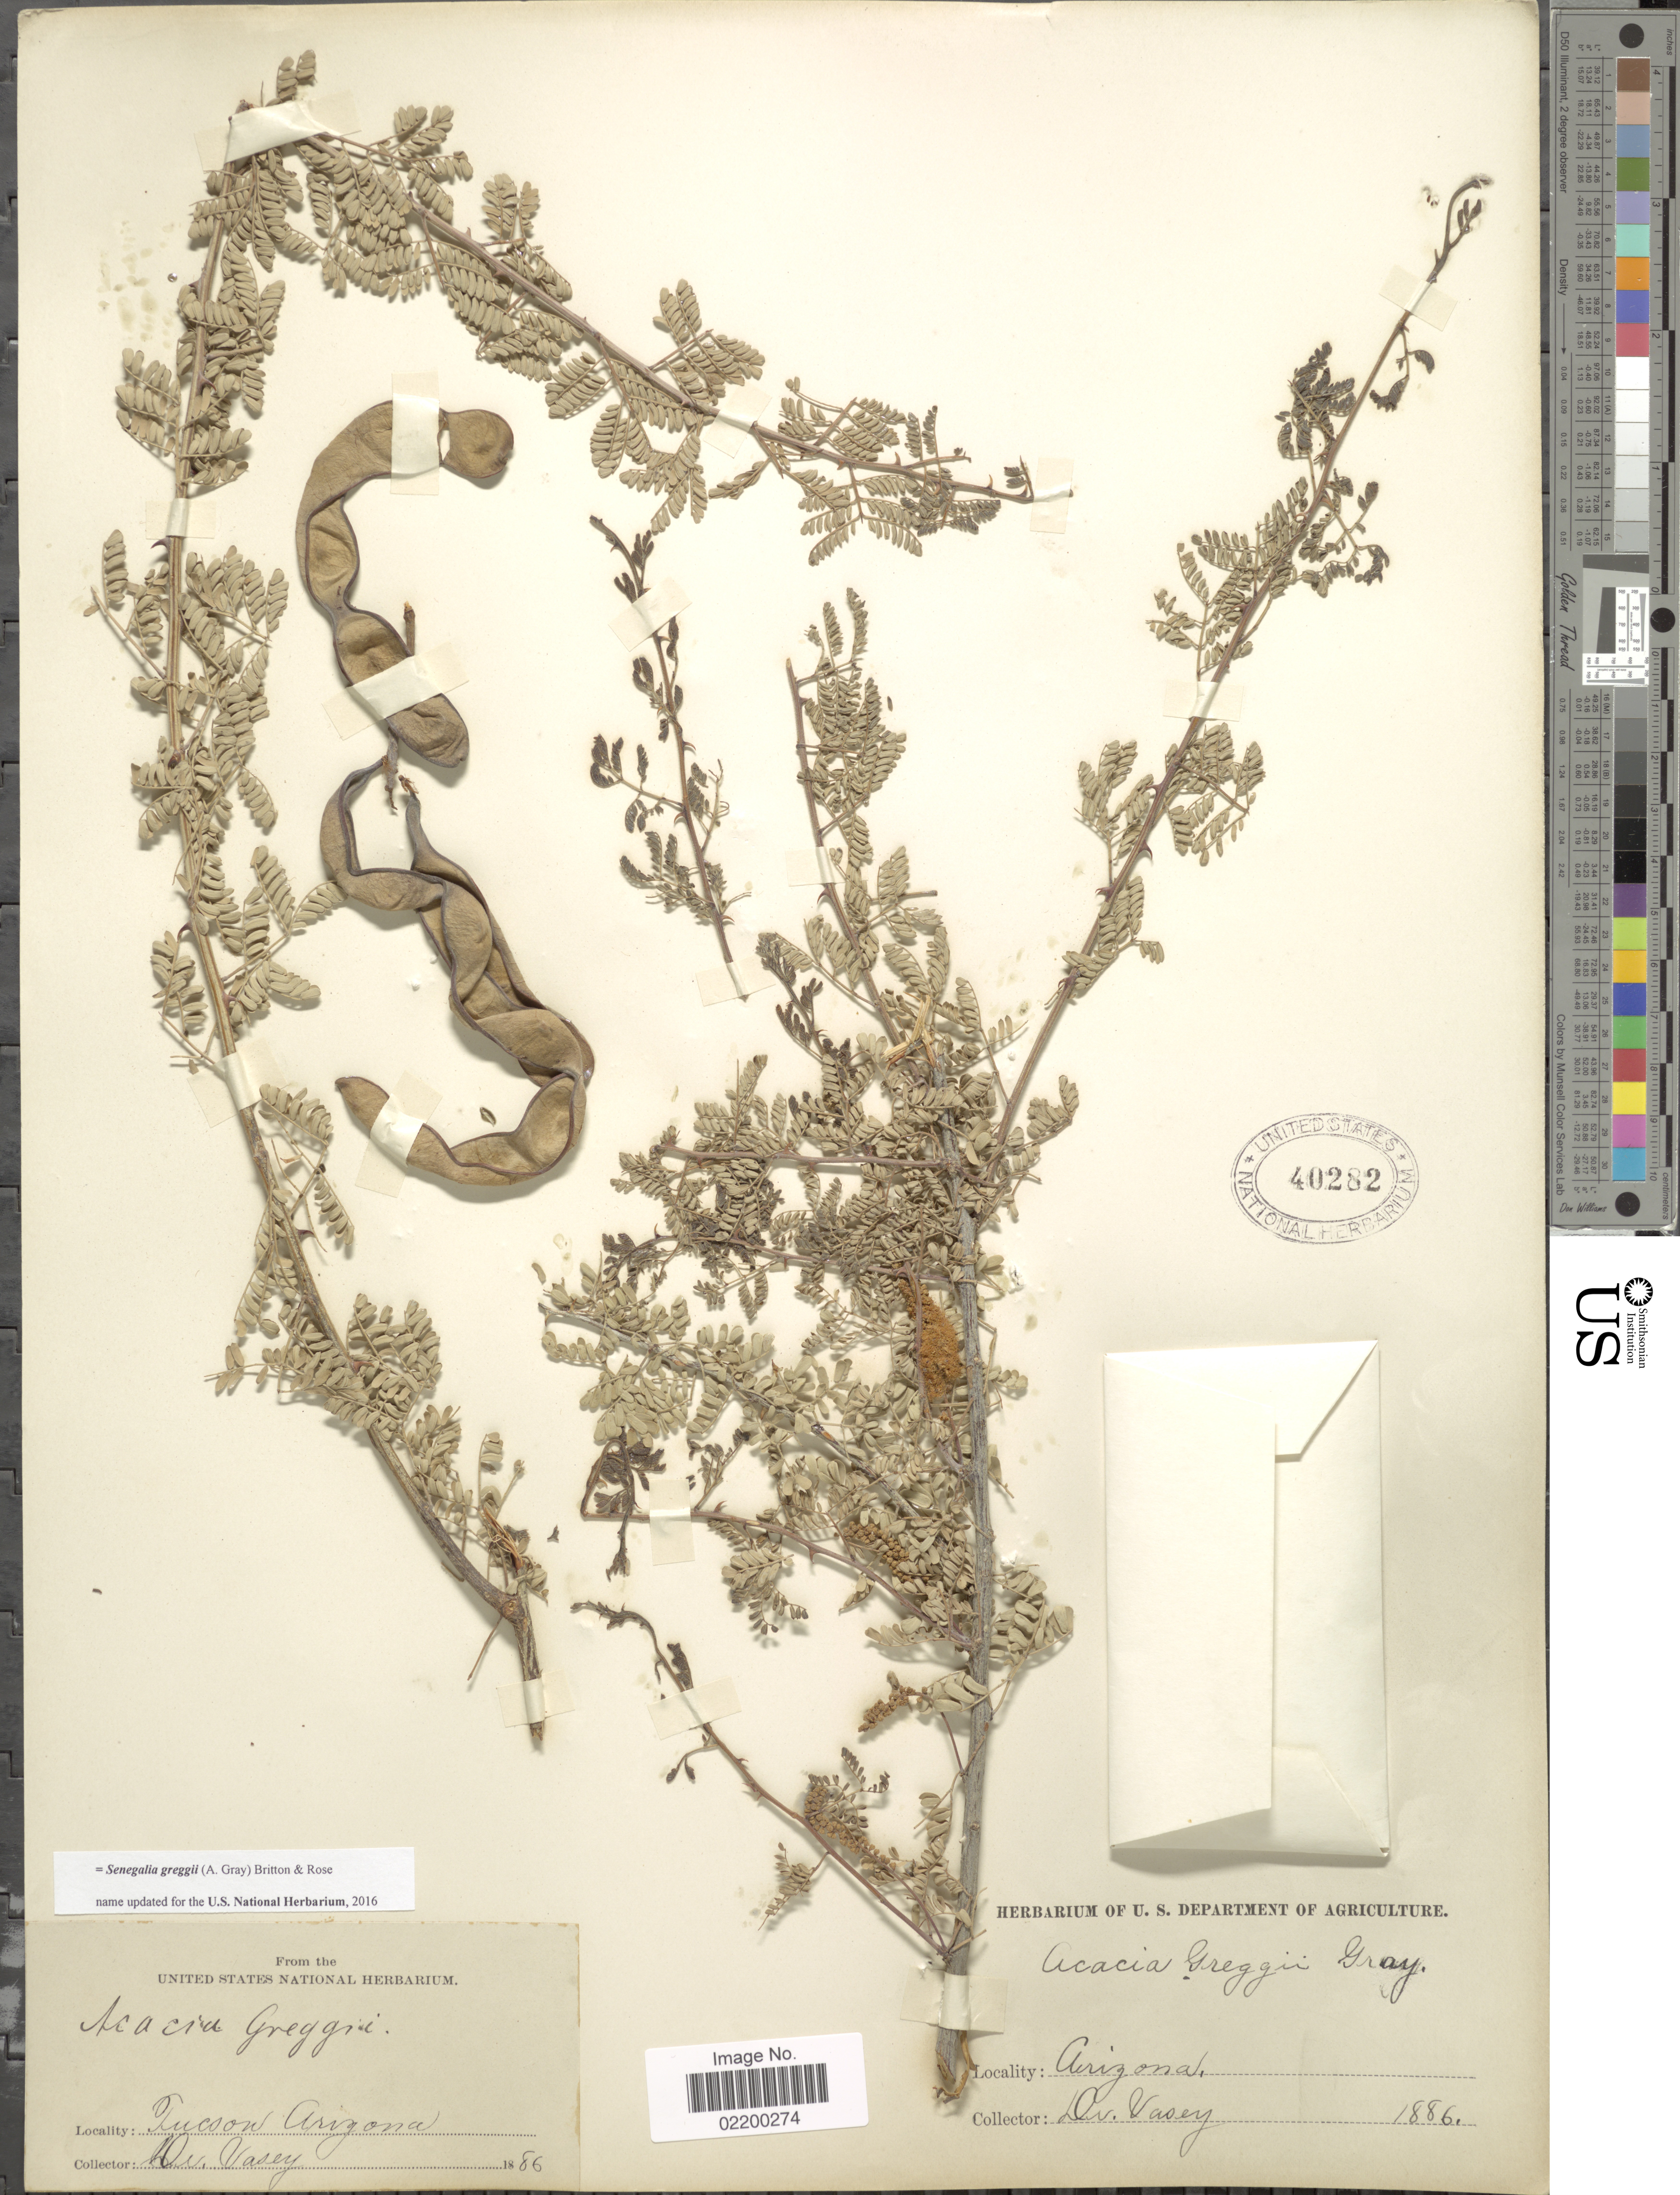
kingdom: Plantae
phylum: Tracheophyta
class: Magnoliopsida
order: Fabales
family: Fabaceae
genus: Senegalia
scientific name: Senegalia greggii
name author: (A. Gray) Britton & Rose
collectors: D. Vasey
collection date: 1886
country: United States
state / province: Arizona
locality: Tucson Arizona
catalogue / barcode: US 40282